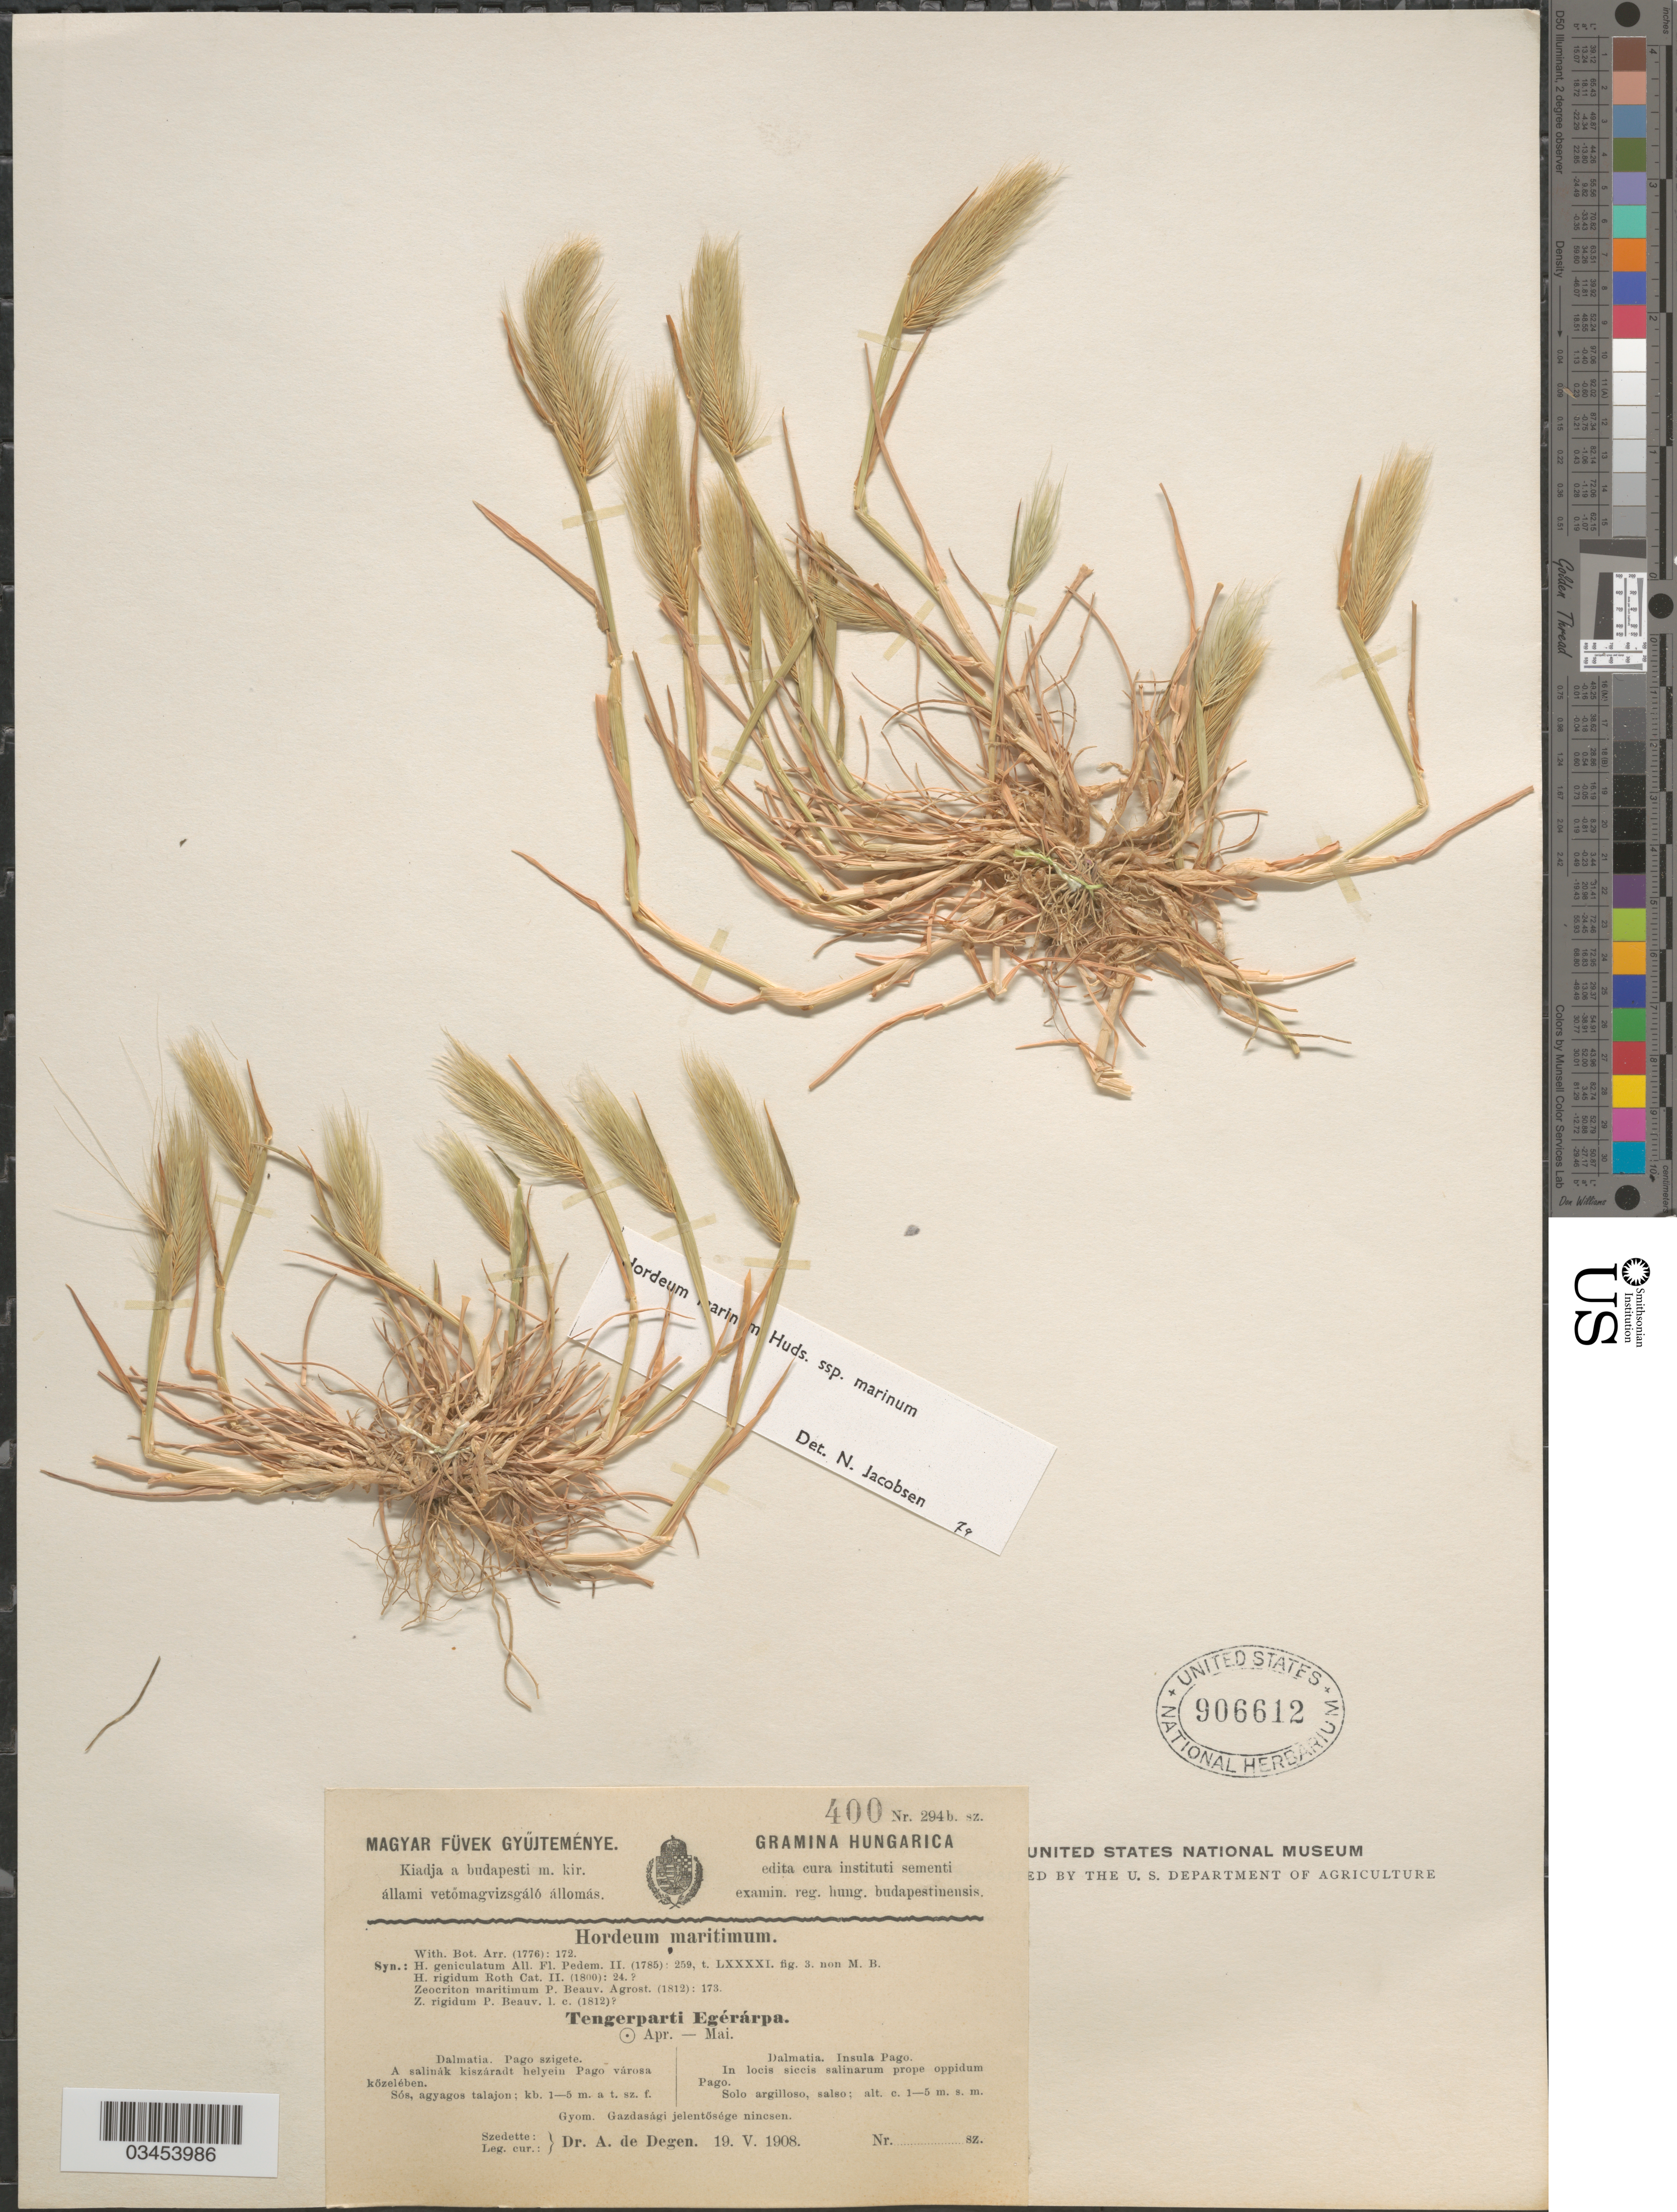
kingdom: Plantae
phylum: Tracheophyta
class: Liliopsida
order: Poales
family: Poaceae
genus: Hordeum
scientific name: Hordeum marinum subsp. marinum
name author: Huds.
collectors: A. Degen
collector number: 400/294b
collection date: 1908-05-19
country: Croatia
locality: Dalmatia. Insula Pago. In locis siccis salinarum prope oppidum Pago. Solo argilloso.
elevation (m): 1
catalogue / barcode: US 906612